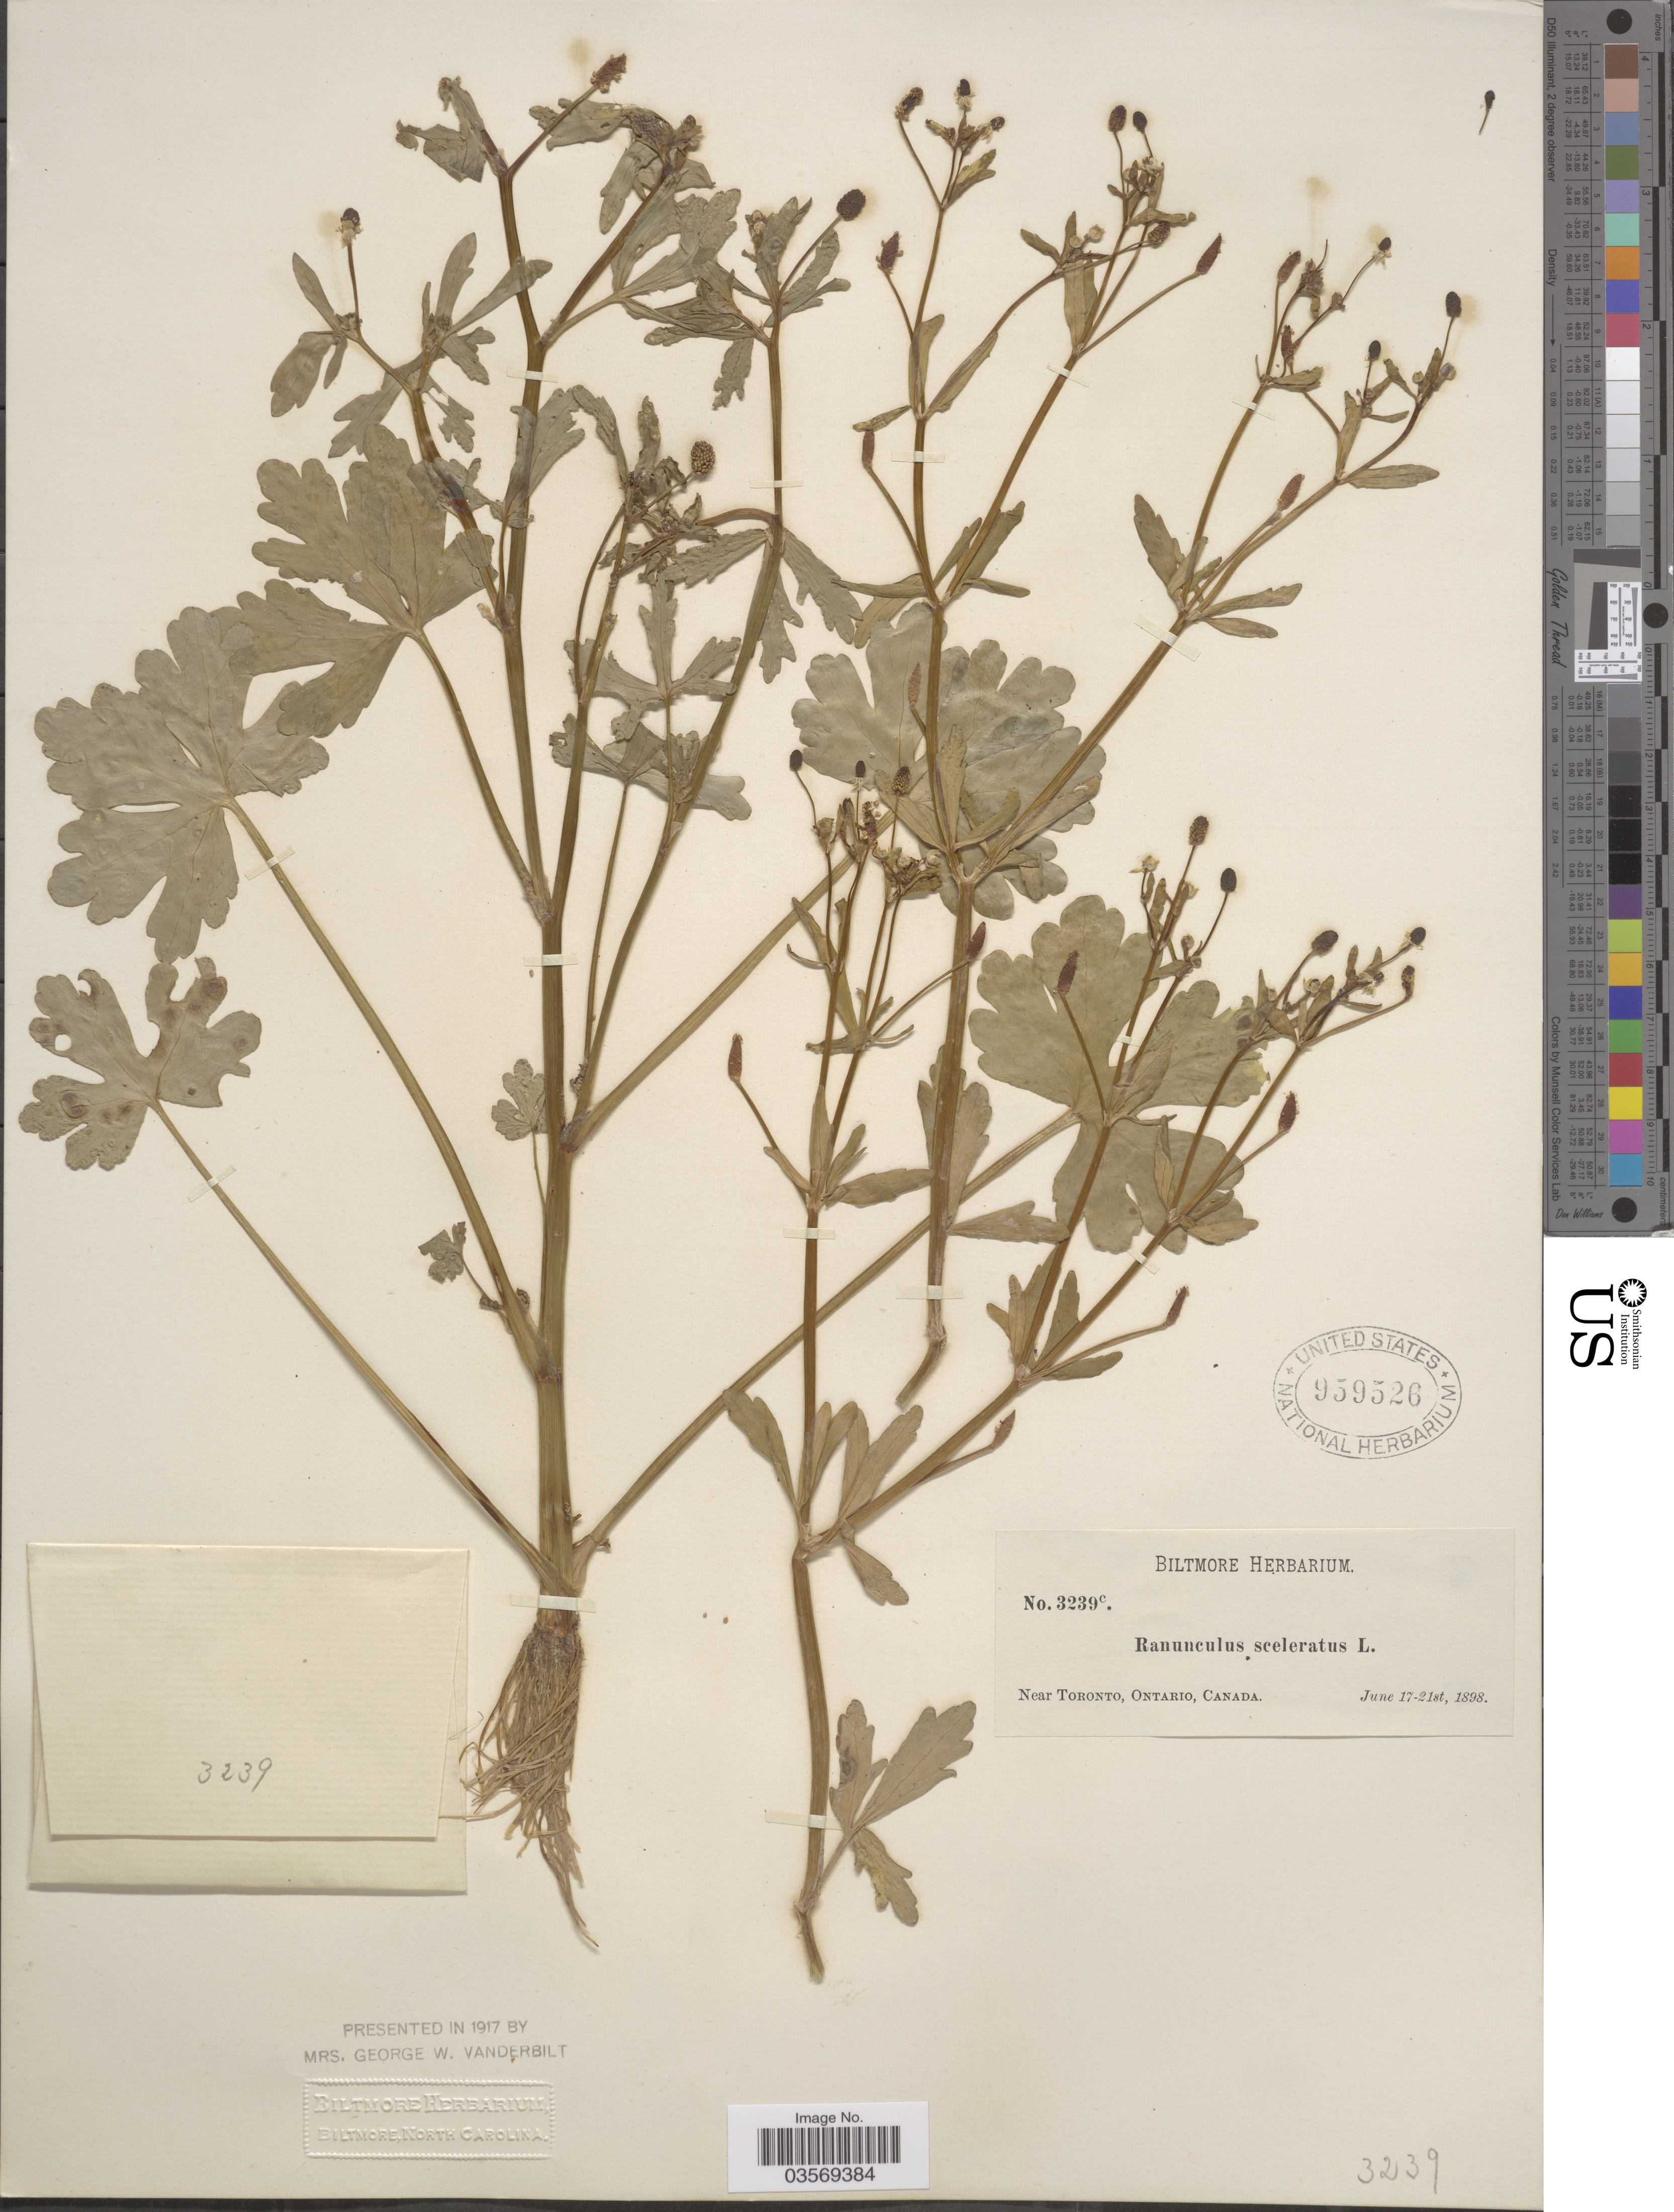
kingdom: Plantae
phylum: Tracheophyta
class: Magnoliopsida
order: Ranunculales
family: Ranunculaceae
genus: Ranunculus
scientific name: Ranunculus sceleratus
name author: L.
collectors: ex herb. Biltmore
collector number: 3239c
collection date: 1898-06-17/1898-06-21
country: Canada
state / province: Ontario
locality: Near Toronto.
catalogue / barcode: US 959526